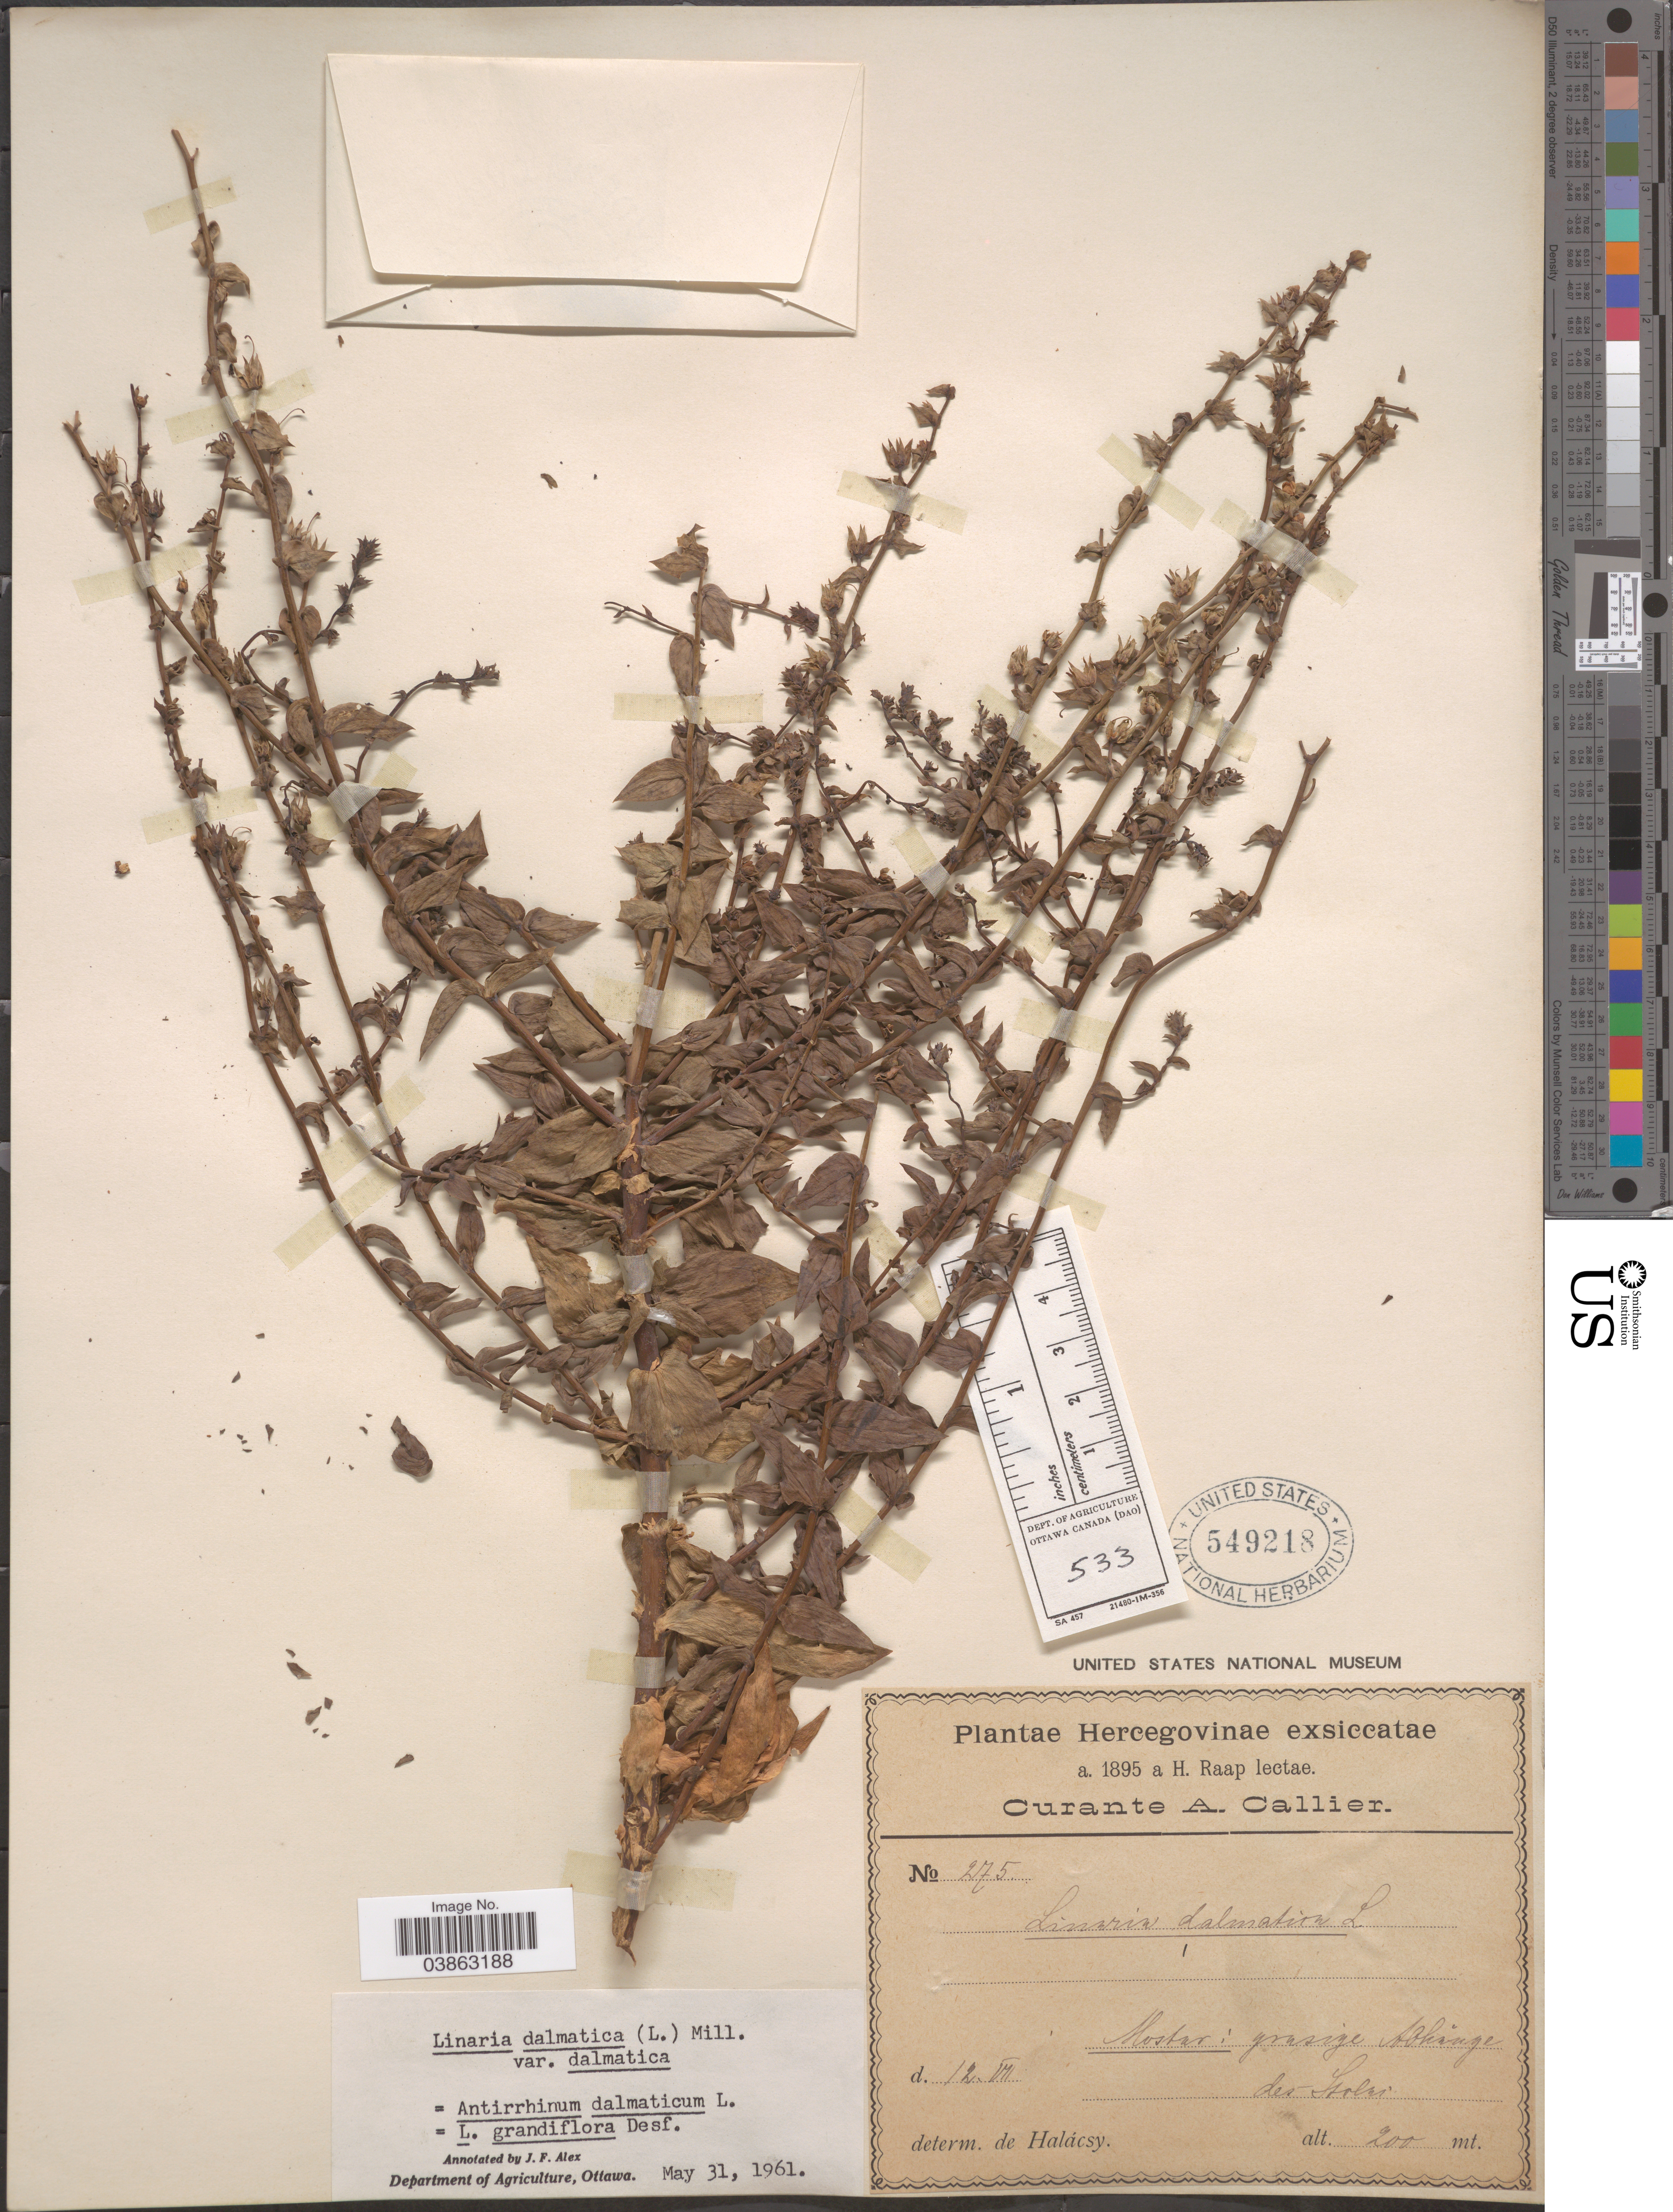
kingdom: Plantae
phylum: Tracheophyta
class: Magnoliopsida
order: Lamiales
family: Plantaginaceae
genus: Linaria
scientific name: Linaria dalmatica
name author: (L.) Mill.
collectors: H. Raap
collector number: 275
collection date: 1895-07-12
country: Bosnia and Herzegovina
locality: Hercegovinae. Mostar: grasize Abhinge der Stoler.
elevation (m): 200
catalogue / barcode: US 549218